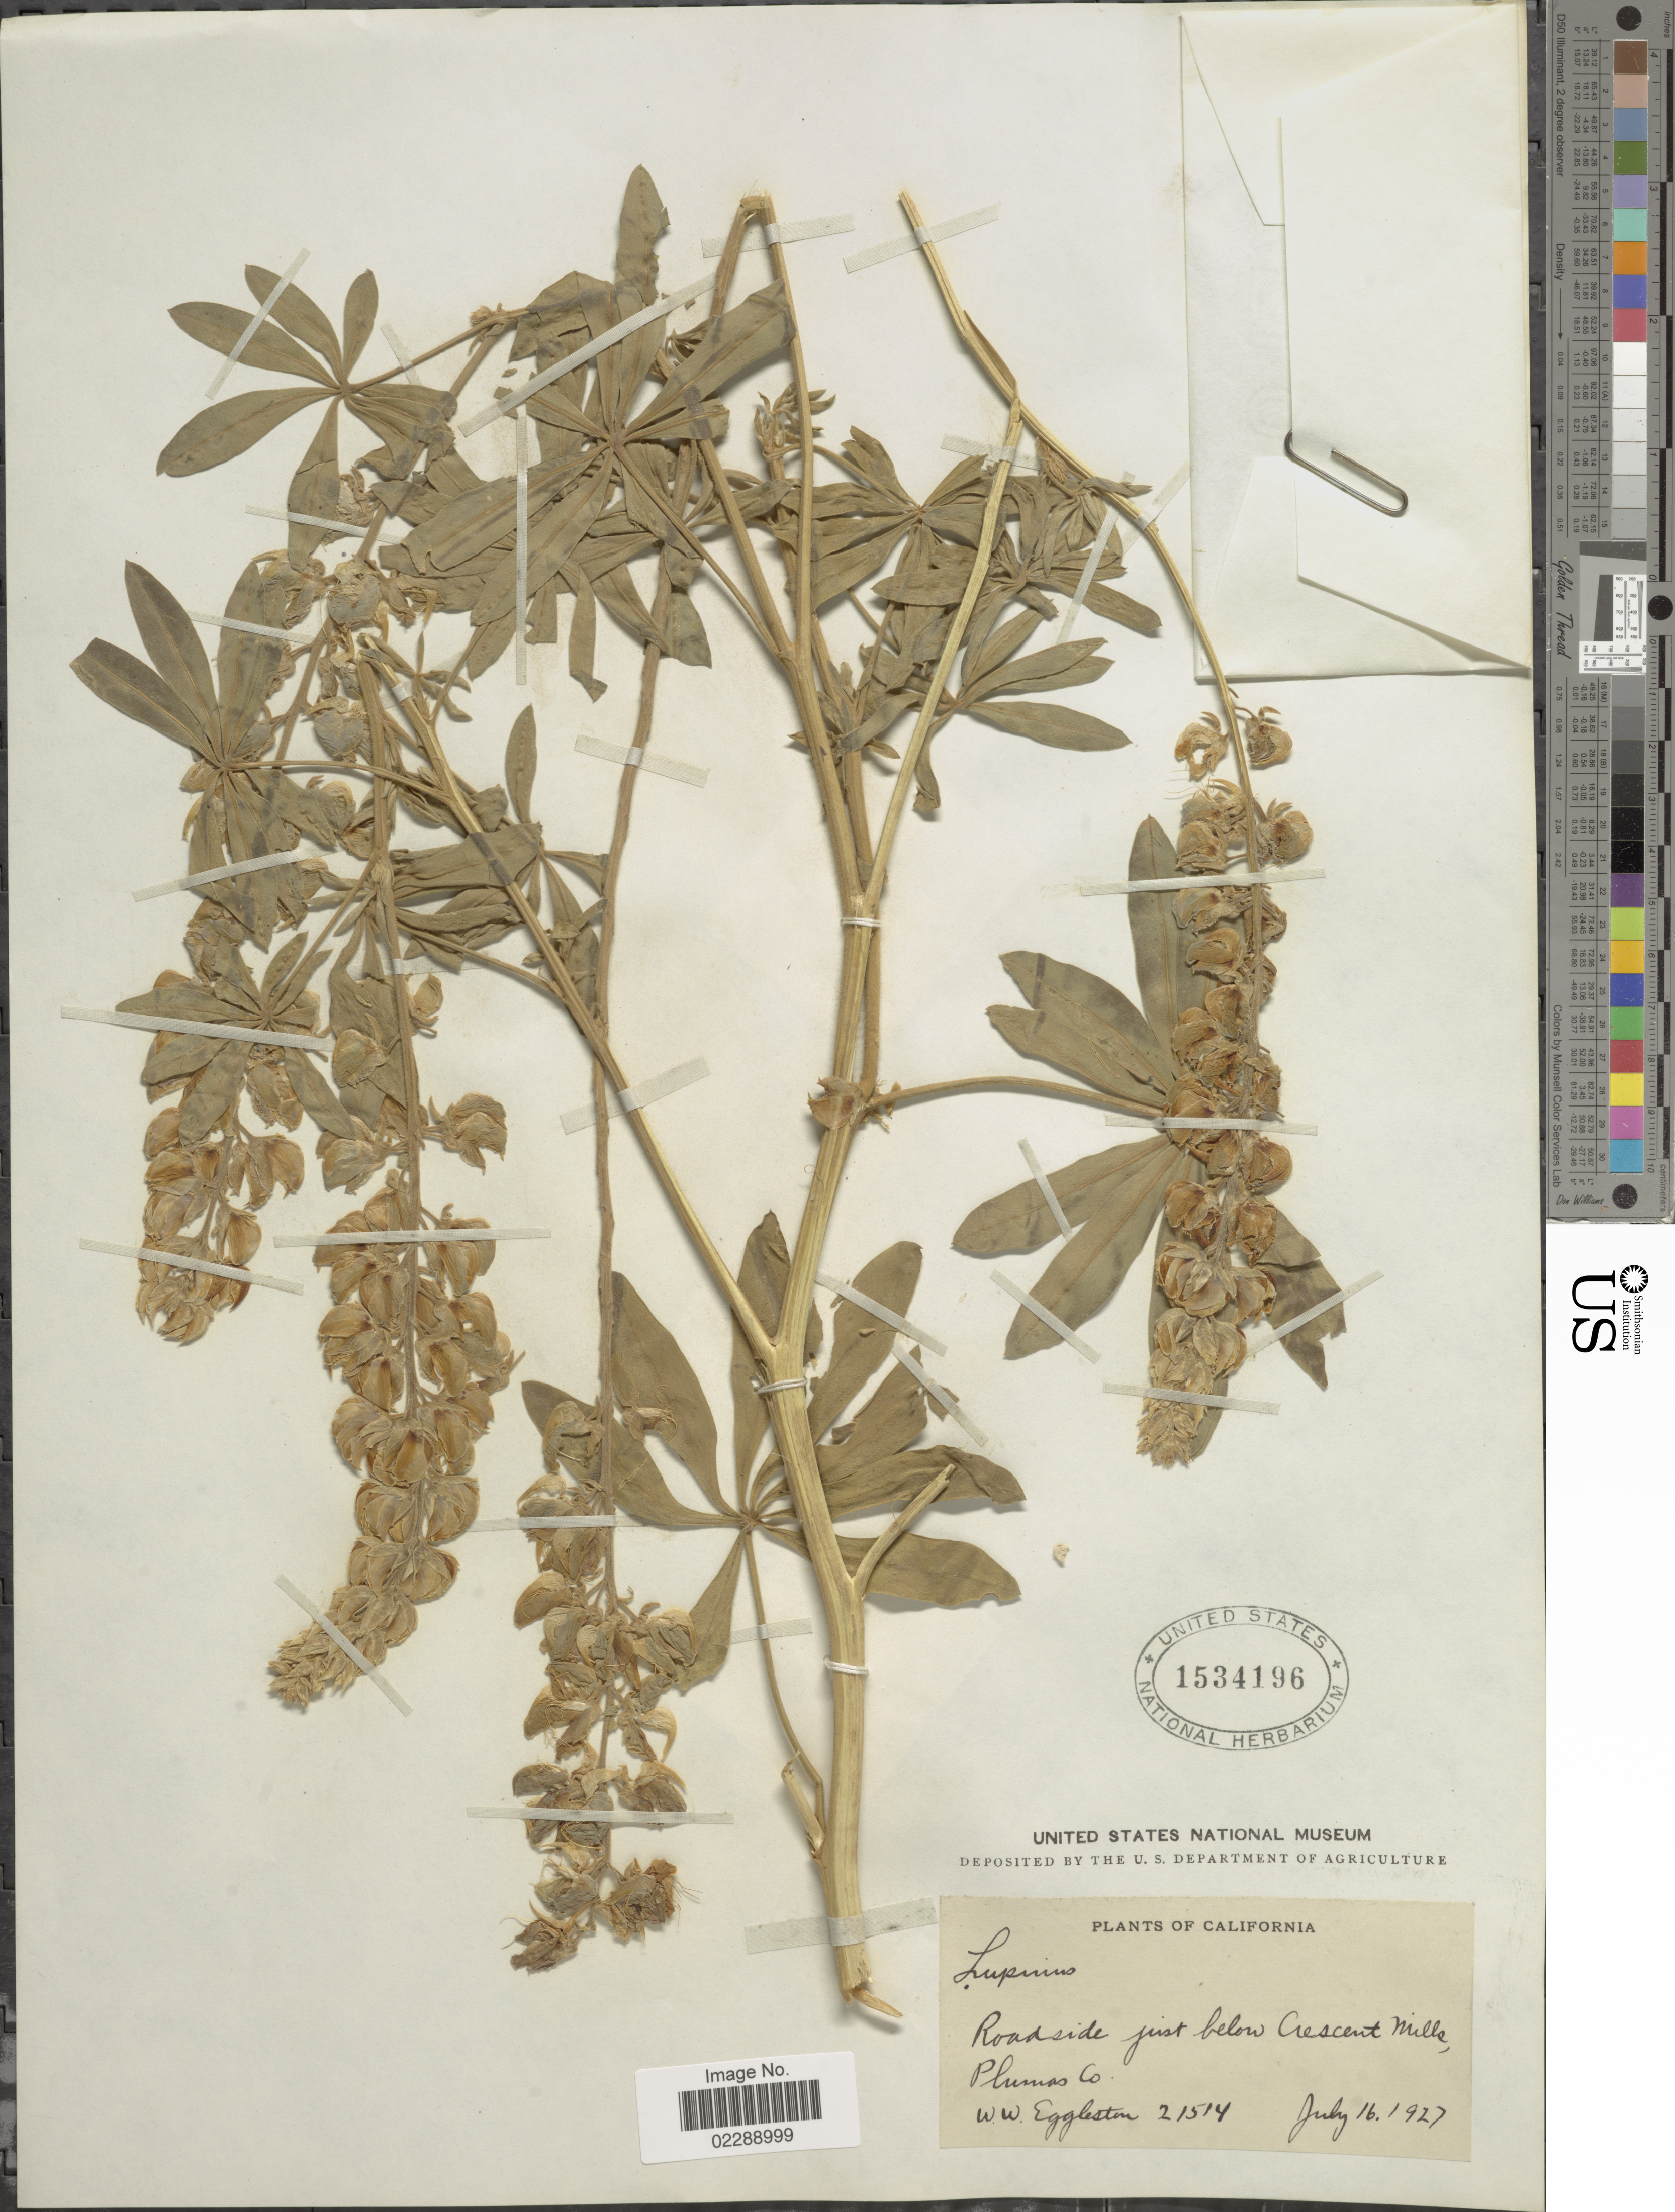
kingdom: Plantae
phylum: Tracheophyta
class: Magnoliopsida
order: Fabales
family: Fabaceae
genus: Lupinus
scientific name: Lupinus sp.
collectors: W. W. Eggleston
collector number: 21514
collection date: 1927-07-16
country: United States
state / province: California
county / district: Plumas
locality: Roadside just below Crescent Mills, Plumas Co.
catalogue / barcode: US 1534196